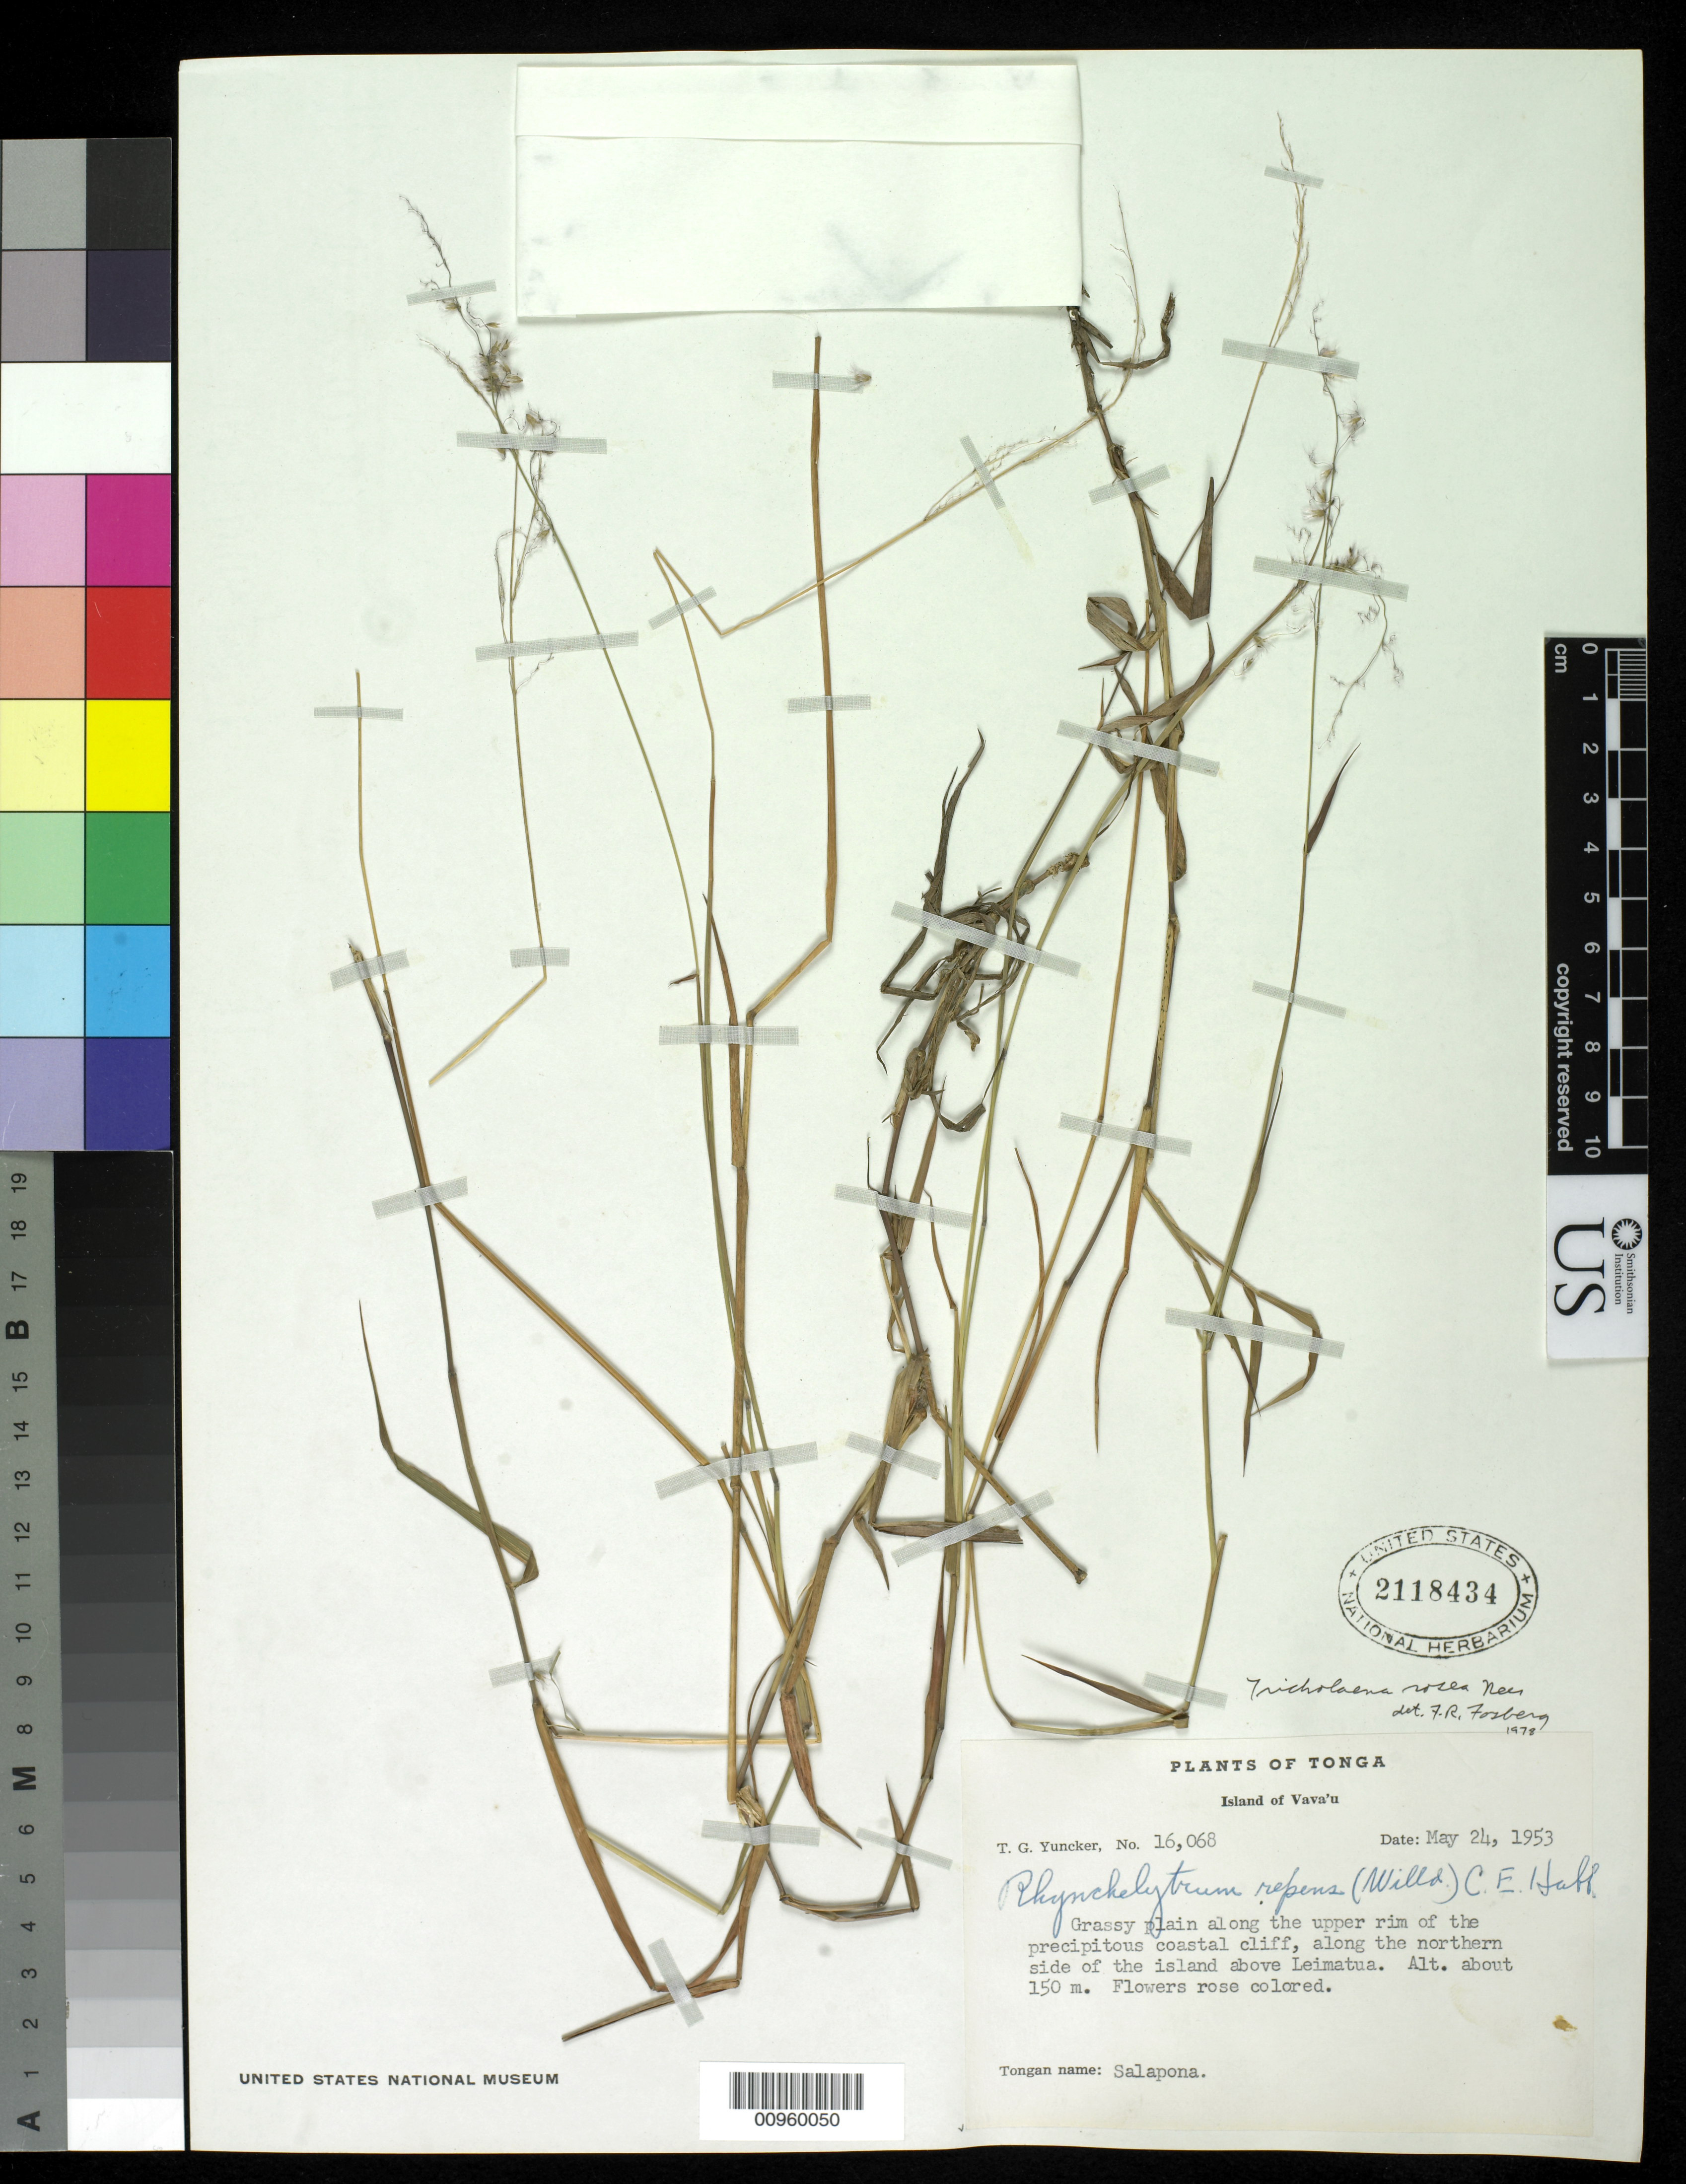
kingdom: Plantae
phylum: Tracheophyta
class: Liliopsida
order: Poales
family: Poaceae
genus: Melinis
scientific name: Melinis repens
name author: (Willd.) Zizka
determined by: Poaceae Reorganization Project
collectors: T. G. Yuncker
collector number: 16068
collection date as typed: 24 May 1953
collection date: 1953-05-24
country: Tonga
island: Vava'u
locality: Northern side of the island above Leimatua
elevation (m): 150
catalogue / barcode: US 2118434